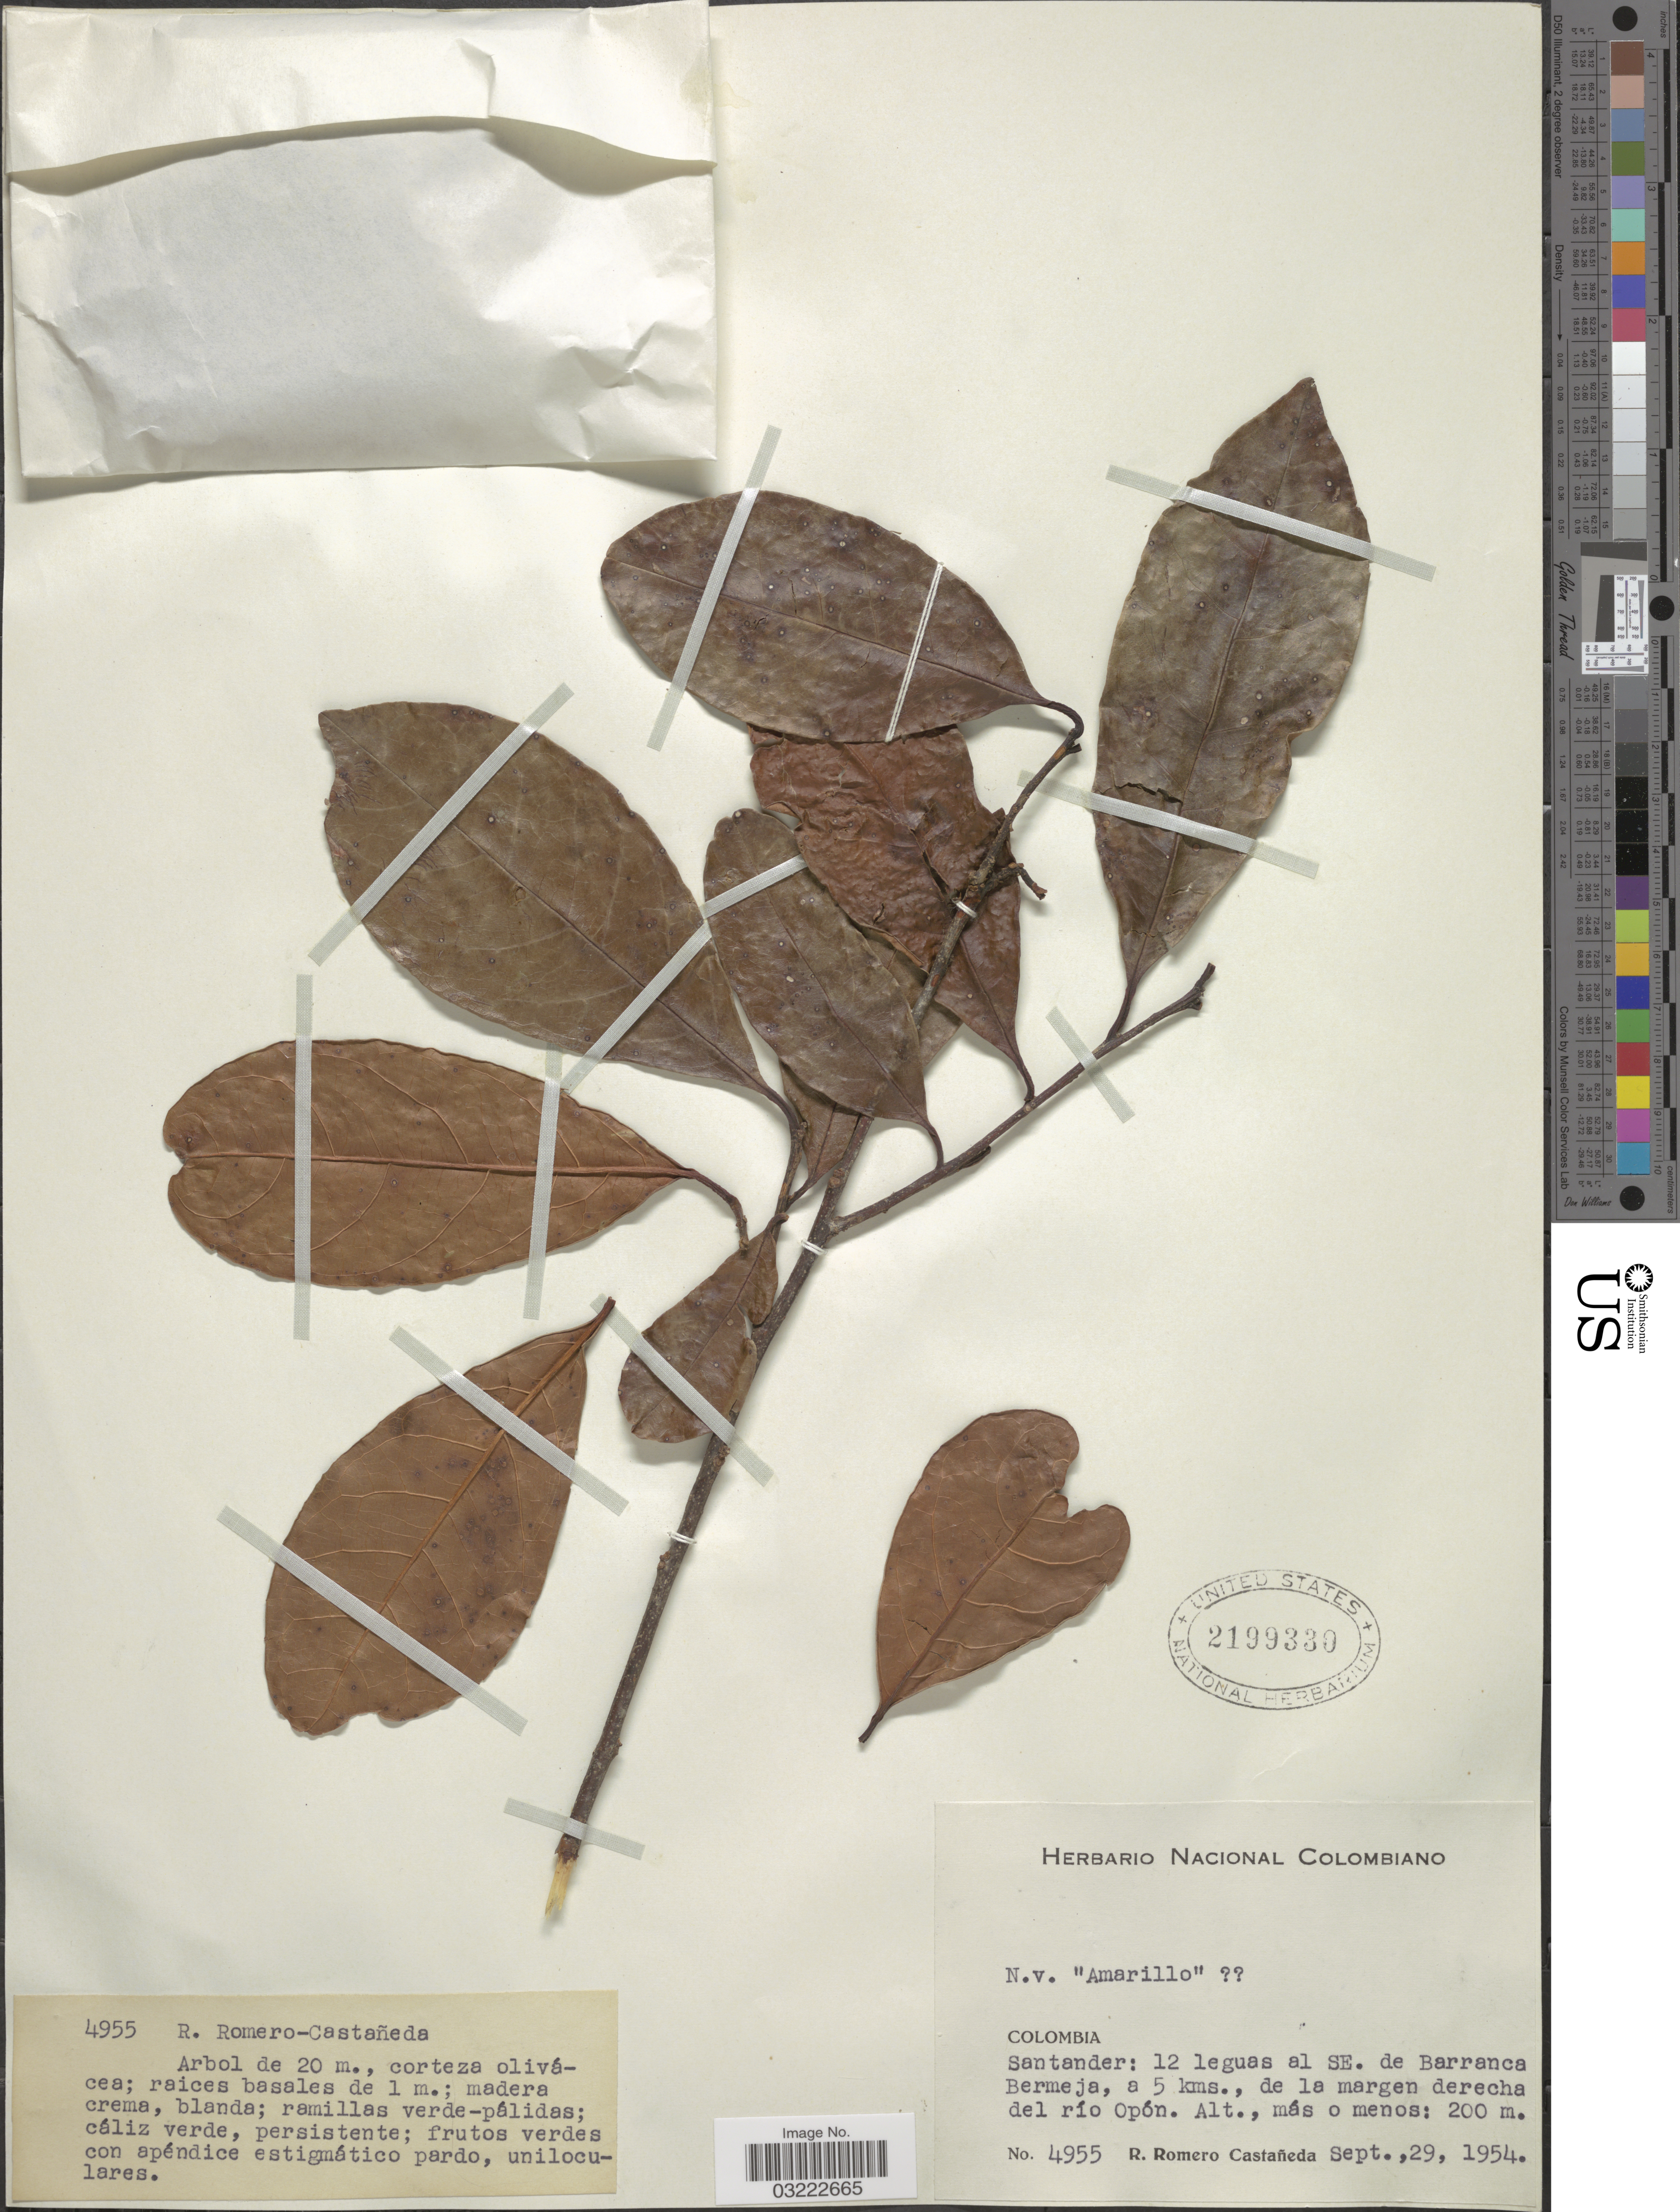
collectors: R. Romero Castañeda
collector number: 4955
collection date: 1954-09-29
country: Colombia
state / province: Santander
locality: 12 leguas el SE. de Barranca Bermeja, a 5 kms., de la margen derecha del río Opón.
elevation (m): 200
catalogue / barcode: US 2199330